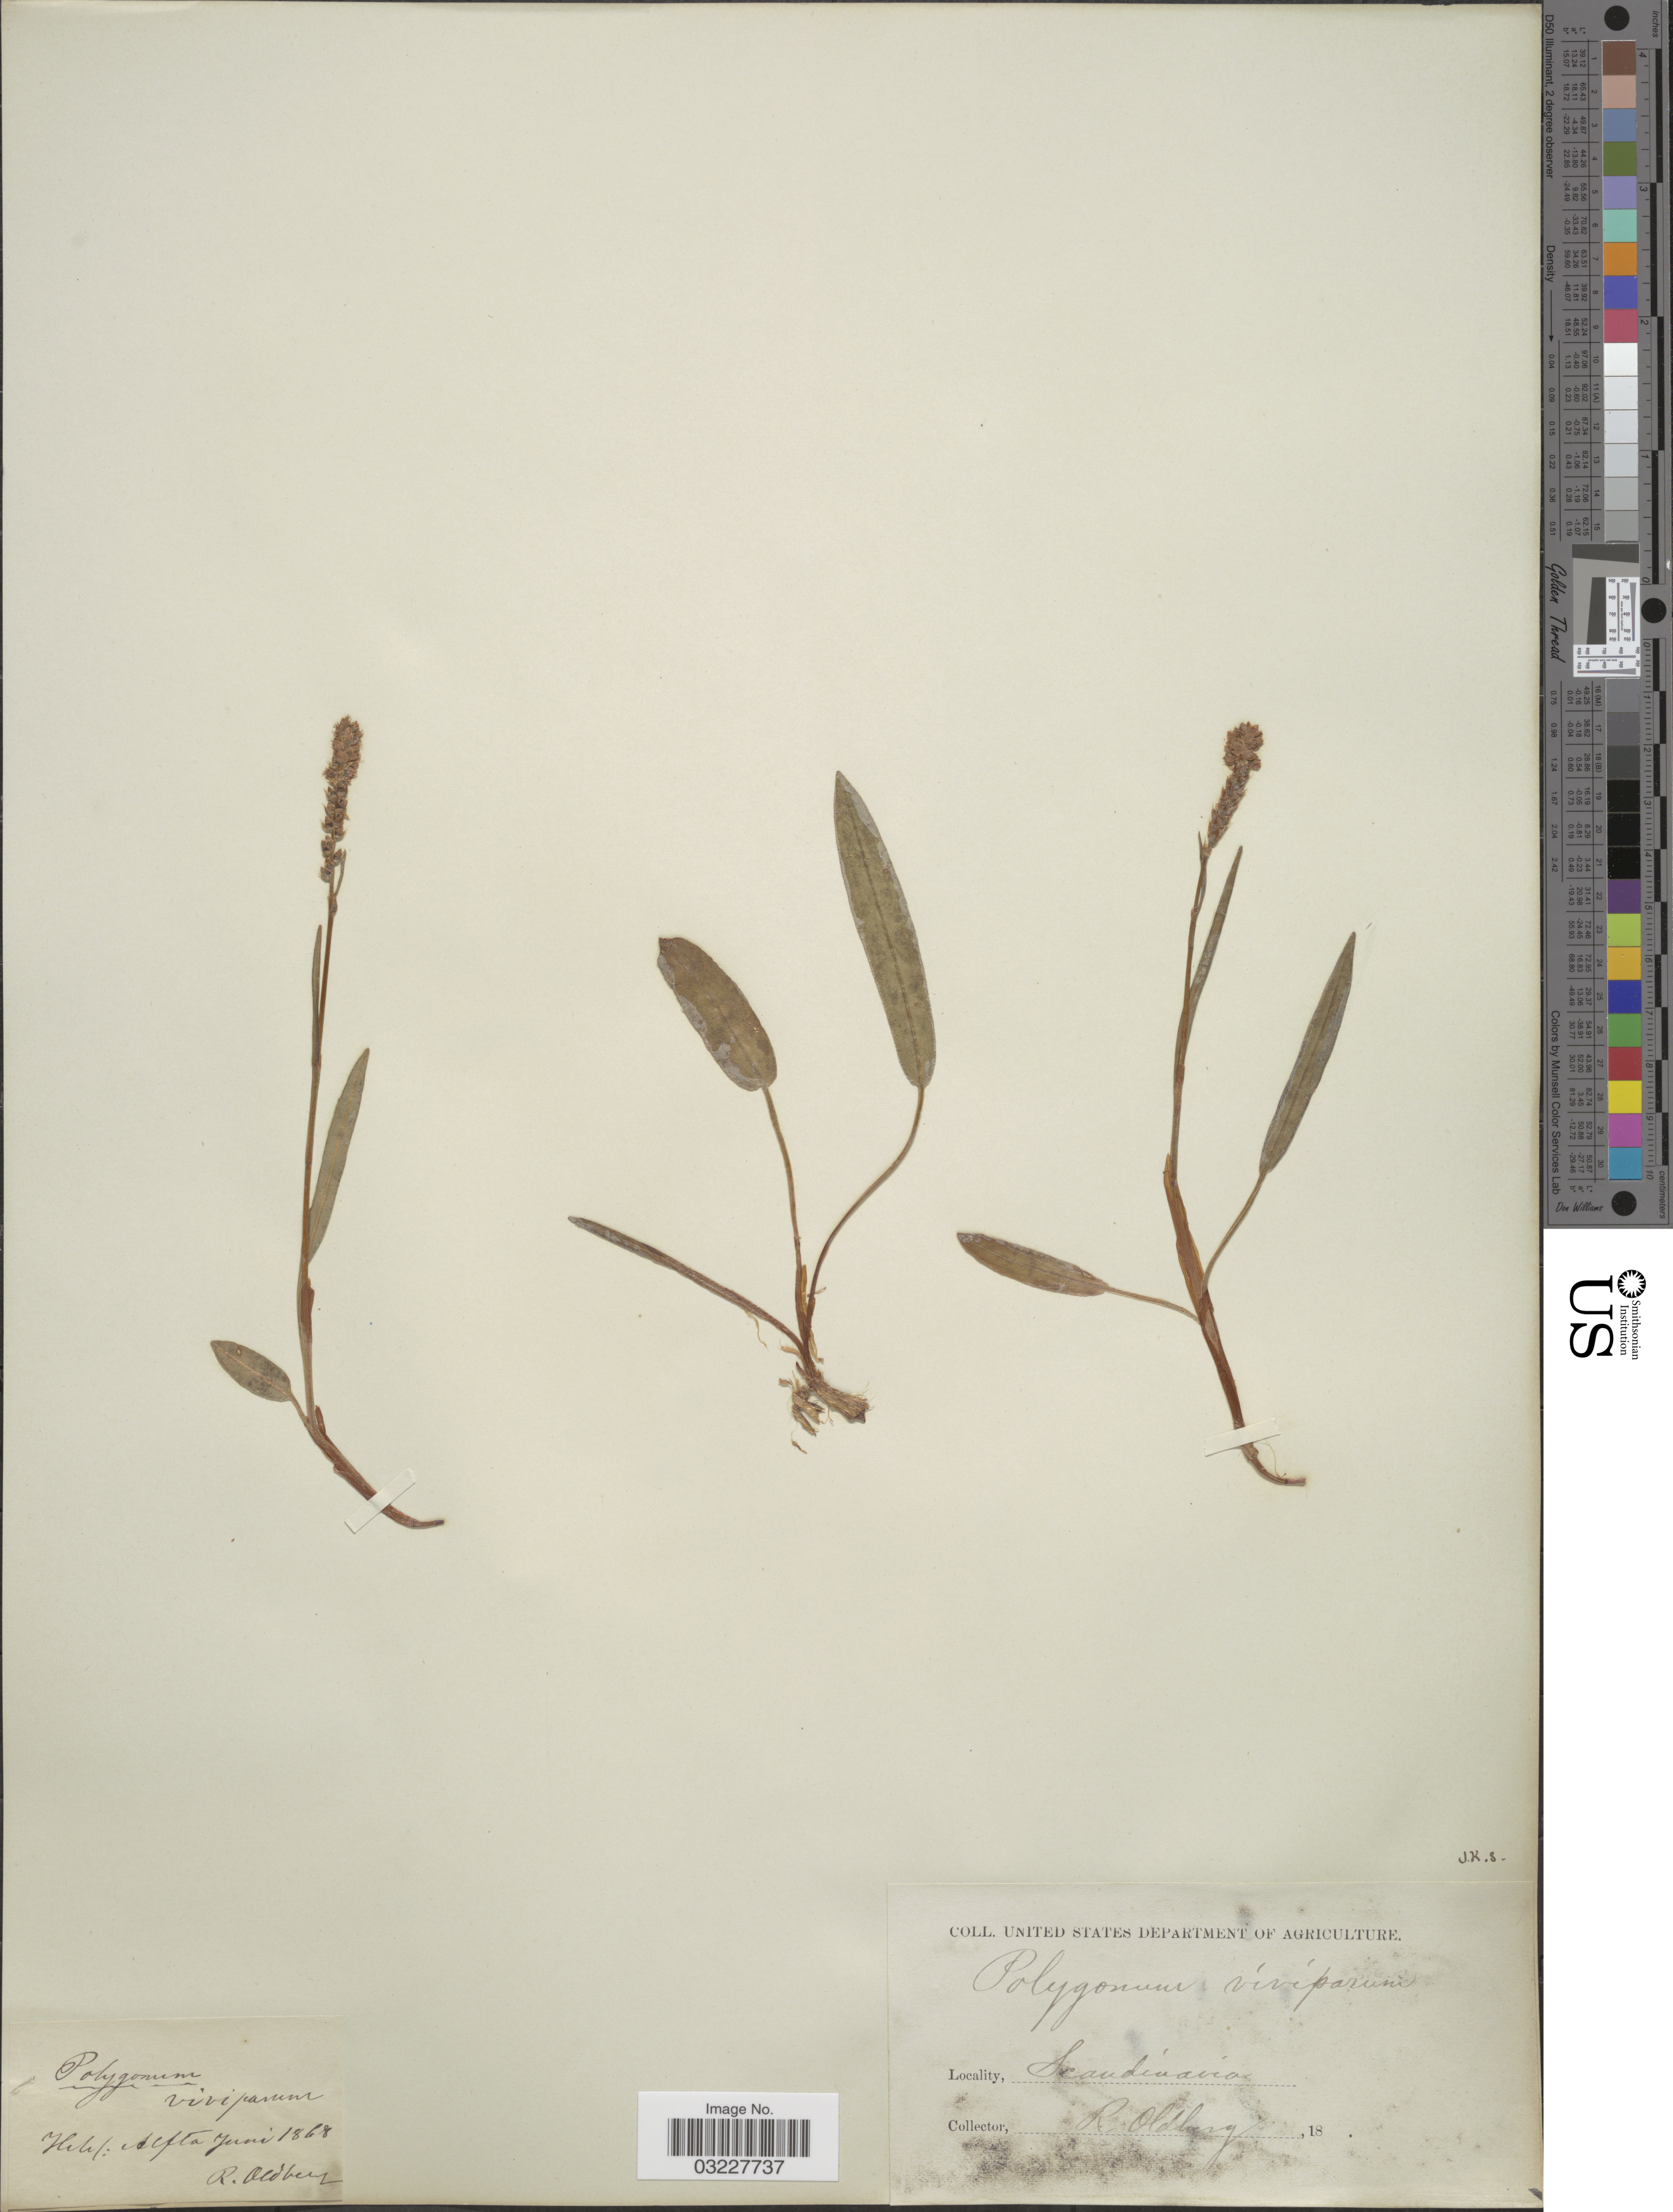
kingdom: Plantae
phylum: Tracheophyta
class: Magnoliopsida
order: Caryophyllales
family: Polygonaceae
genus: Bistorta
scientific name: Bistorta vivipara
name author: (L.) Delarbre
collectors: R. Oldberg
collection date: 1868-06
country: Sweden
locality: Helet: Alfta. Scandinavia.